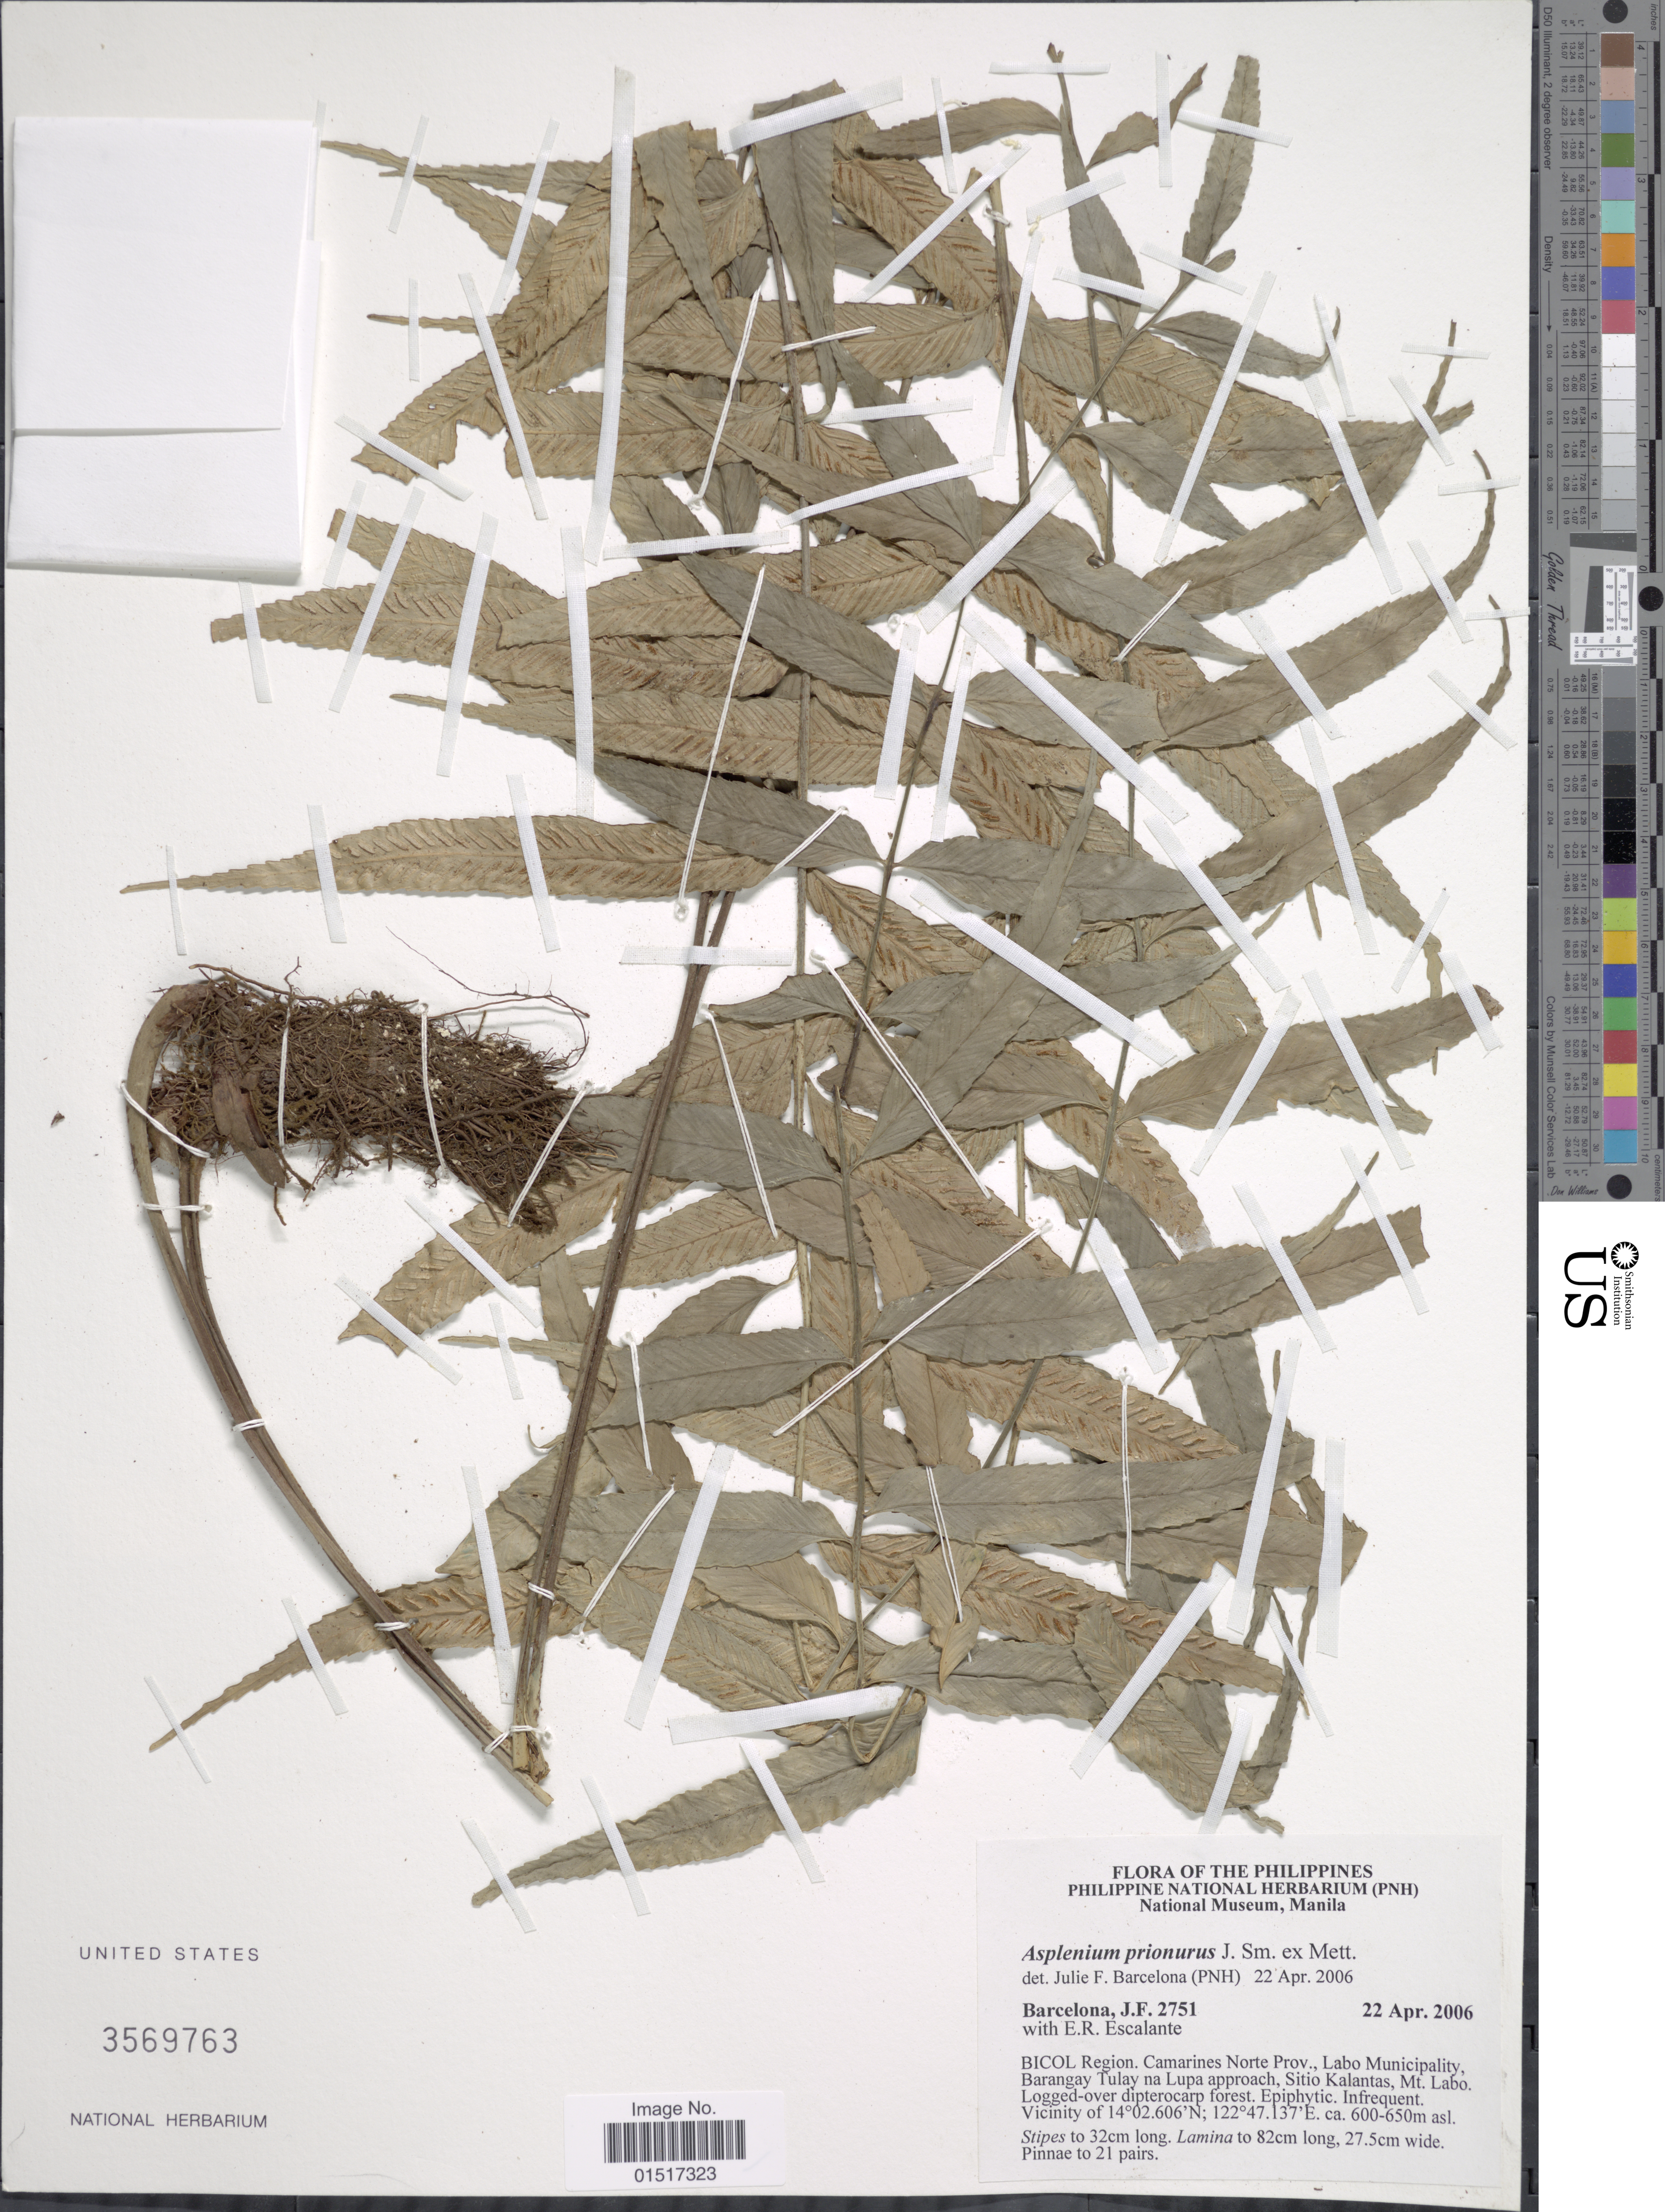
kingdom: Plantae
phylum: Tracheophyta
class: Polypodiopsida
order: Polypodiales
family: Aspleniaceae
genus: Asplenium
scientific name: Asplenium vulcanicum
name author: Blume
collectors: J. F. Barcelona & E. Escalante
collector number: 2751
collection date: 2006-04-22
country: Philippines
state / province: Bicol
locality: Camarines Norte Prov., Labo Municipality, Barangay Tulay na Lupa approach, Sitio Kalantas, Mt. Labo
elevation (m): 600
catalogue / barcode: US 3569763